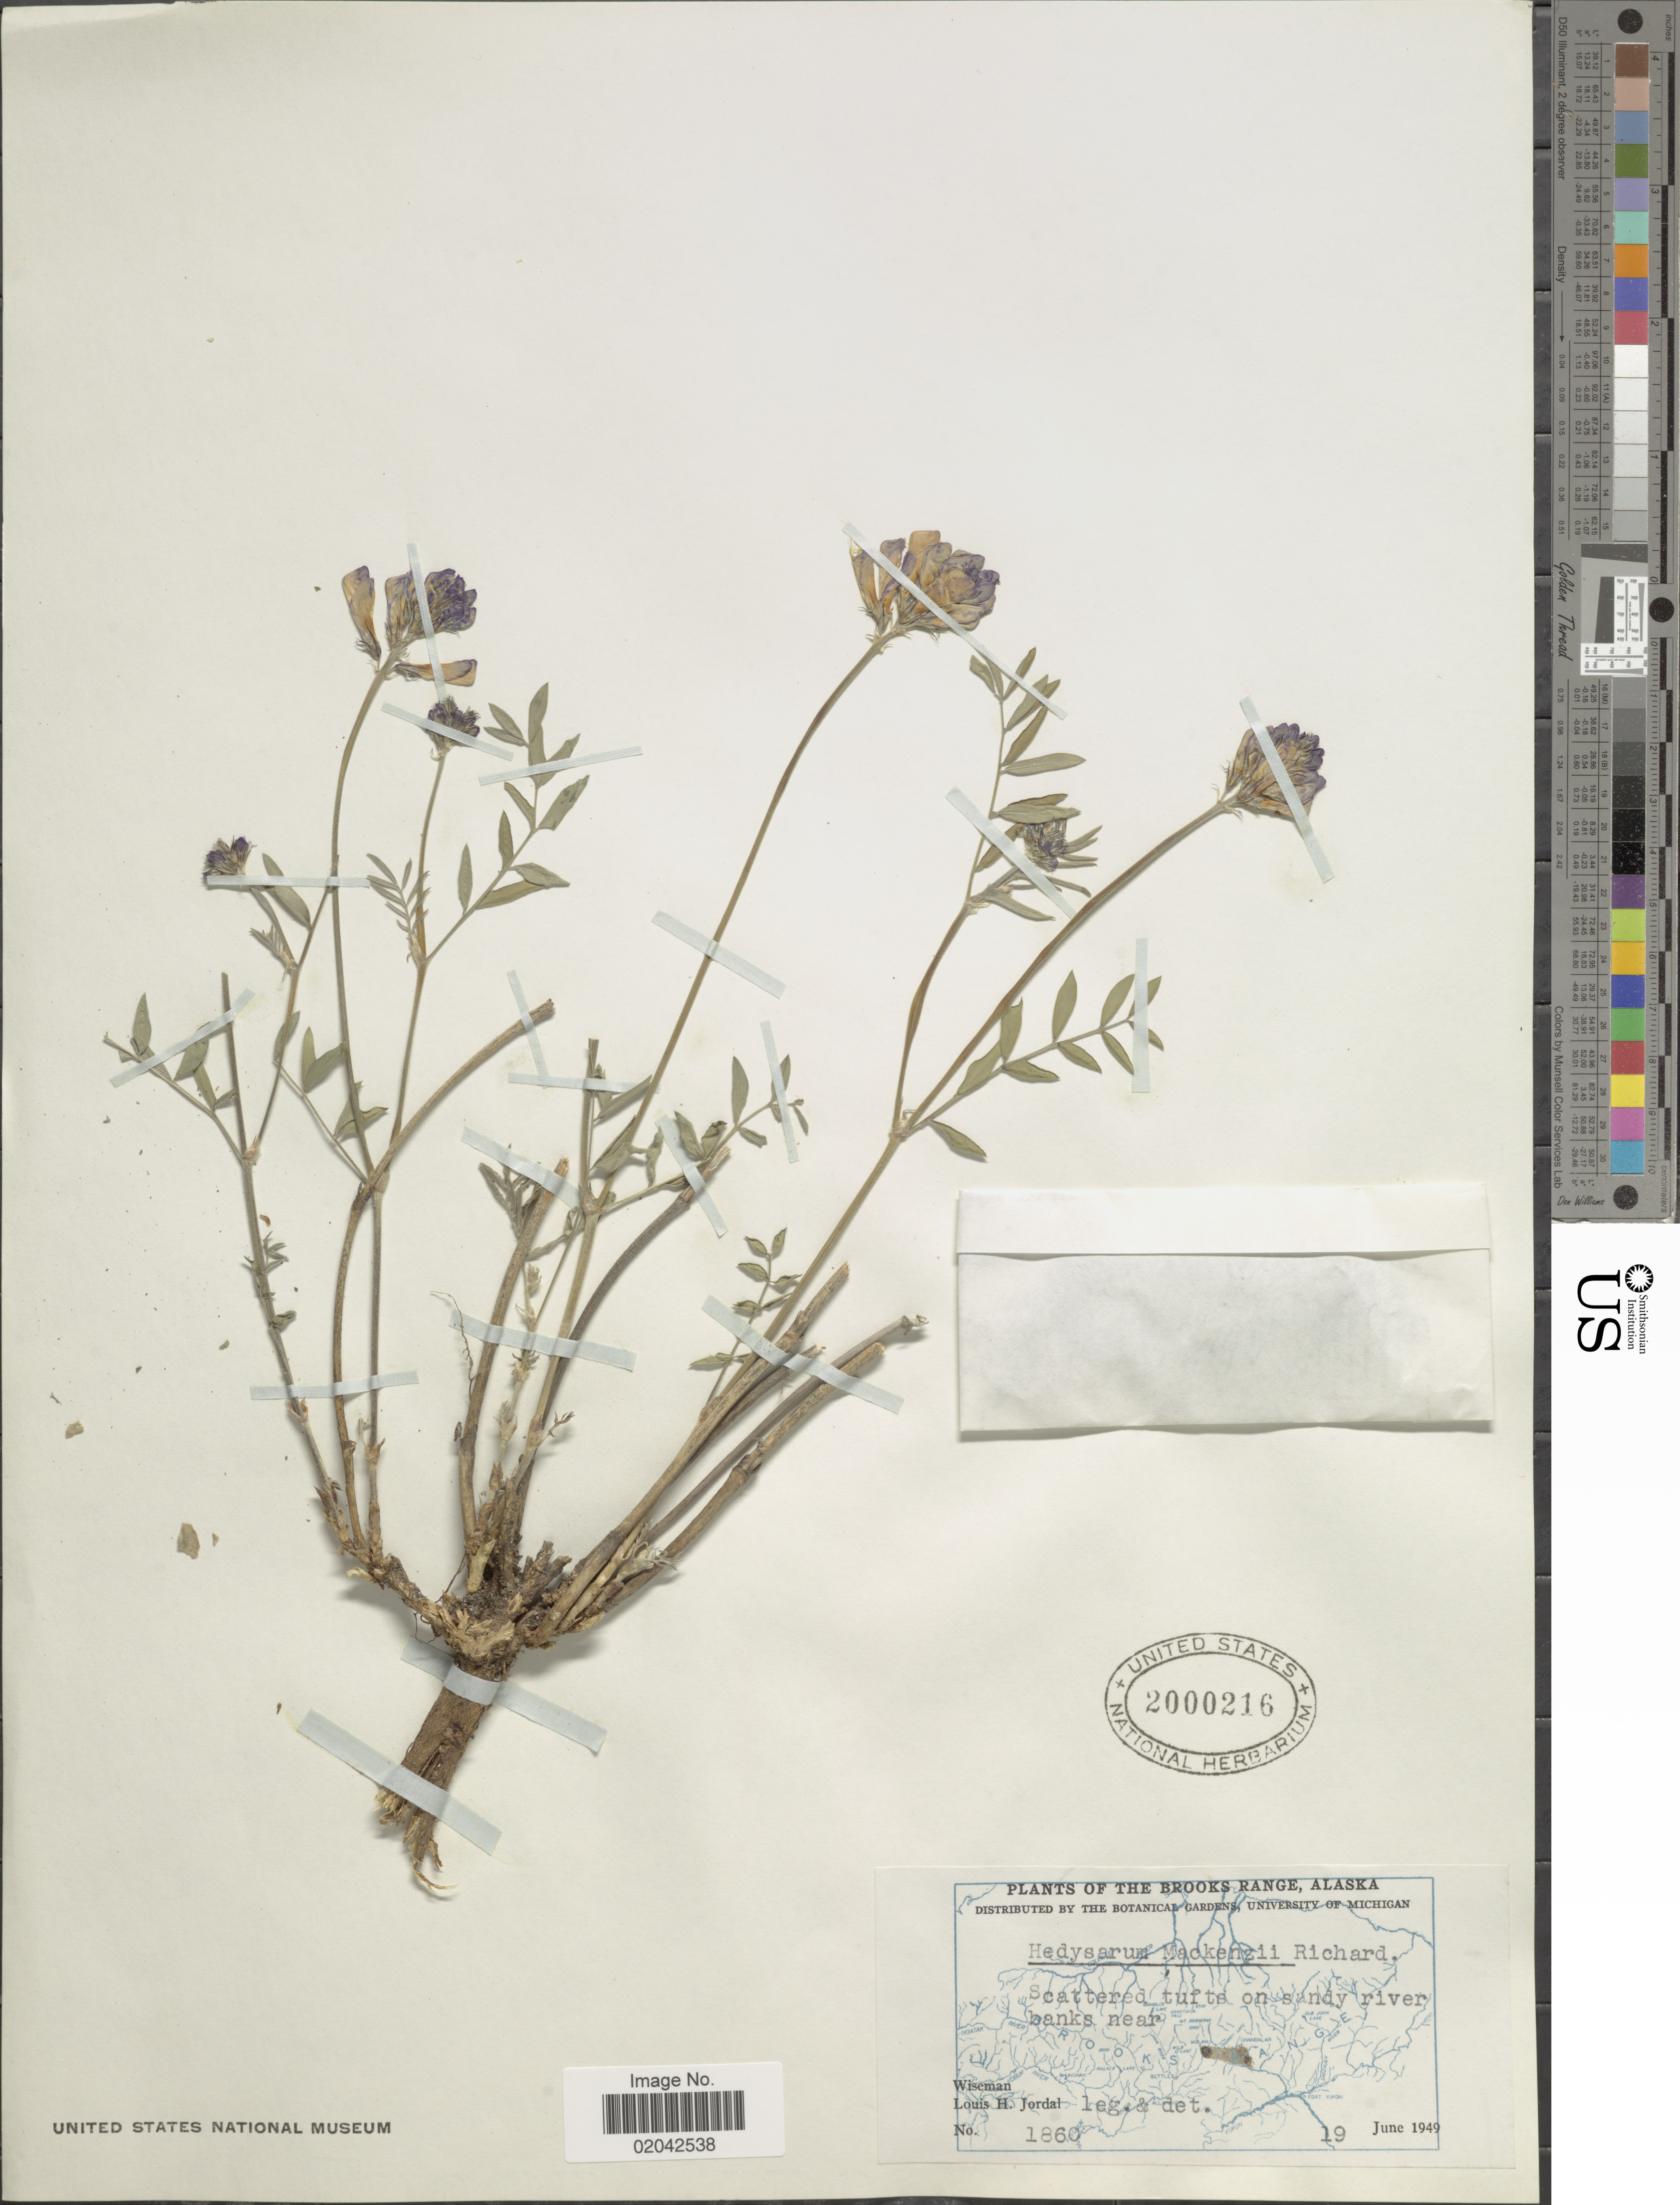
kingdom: Plantae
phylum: Tracheophyta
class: Magnoliopsida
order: Fabales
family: Fabaceae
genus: Hedysarum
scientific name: Hedysarum mackenziei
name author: Richardson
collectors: L. Jordal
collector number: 1860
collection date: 1949-06-19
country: United States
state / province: Alaska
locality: The Brooks Range, on sandy river banks near Wiseman [unsure placement].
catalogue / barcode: US 2000216